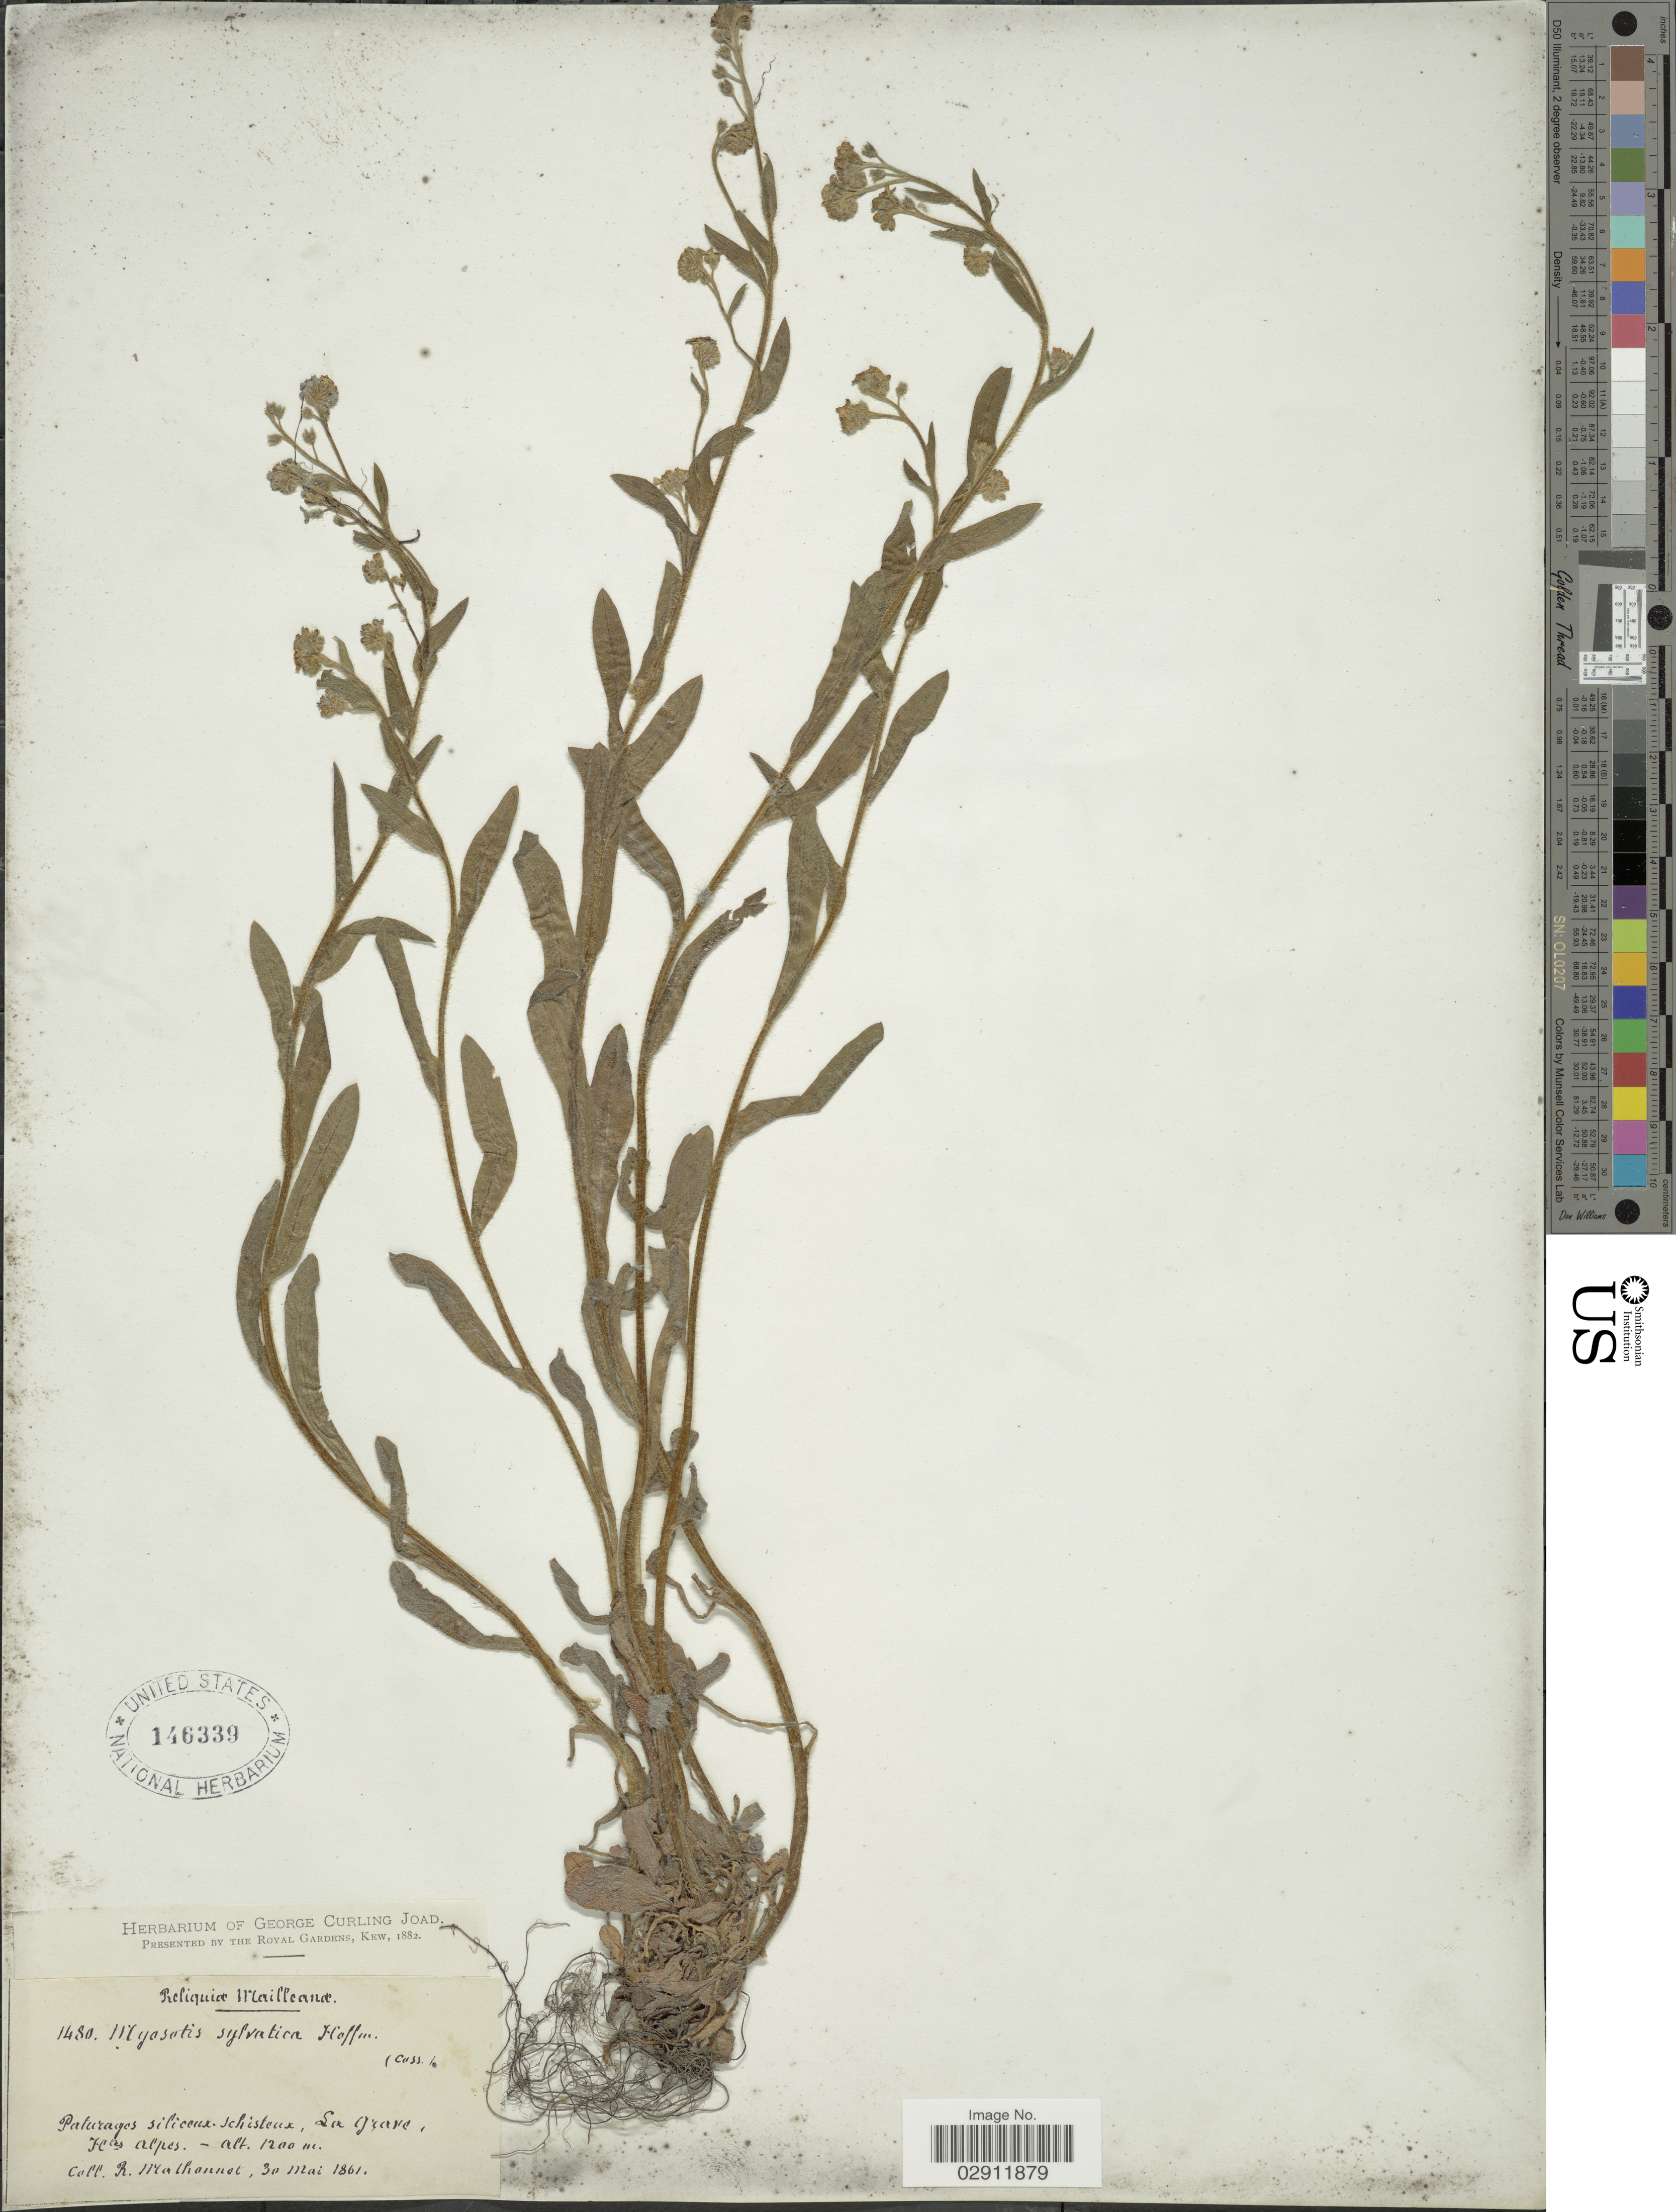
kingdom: Plantae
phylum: Tracheophyta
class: Magnoliopsida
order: Boraginales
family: Boraginaceae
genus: Myosotis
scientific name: Myosotis sylvatica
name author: Ehrh. ex Hoffm.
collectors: R. Mathonnet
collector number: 1480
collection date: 1861-05-30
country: France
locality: Paturages siliceux. Schisteux, La Grasse, Htes Alpes.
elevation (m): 1200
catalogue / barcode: US 146339